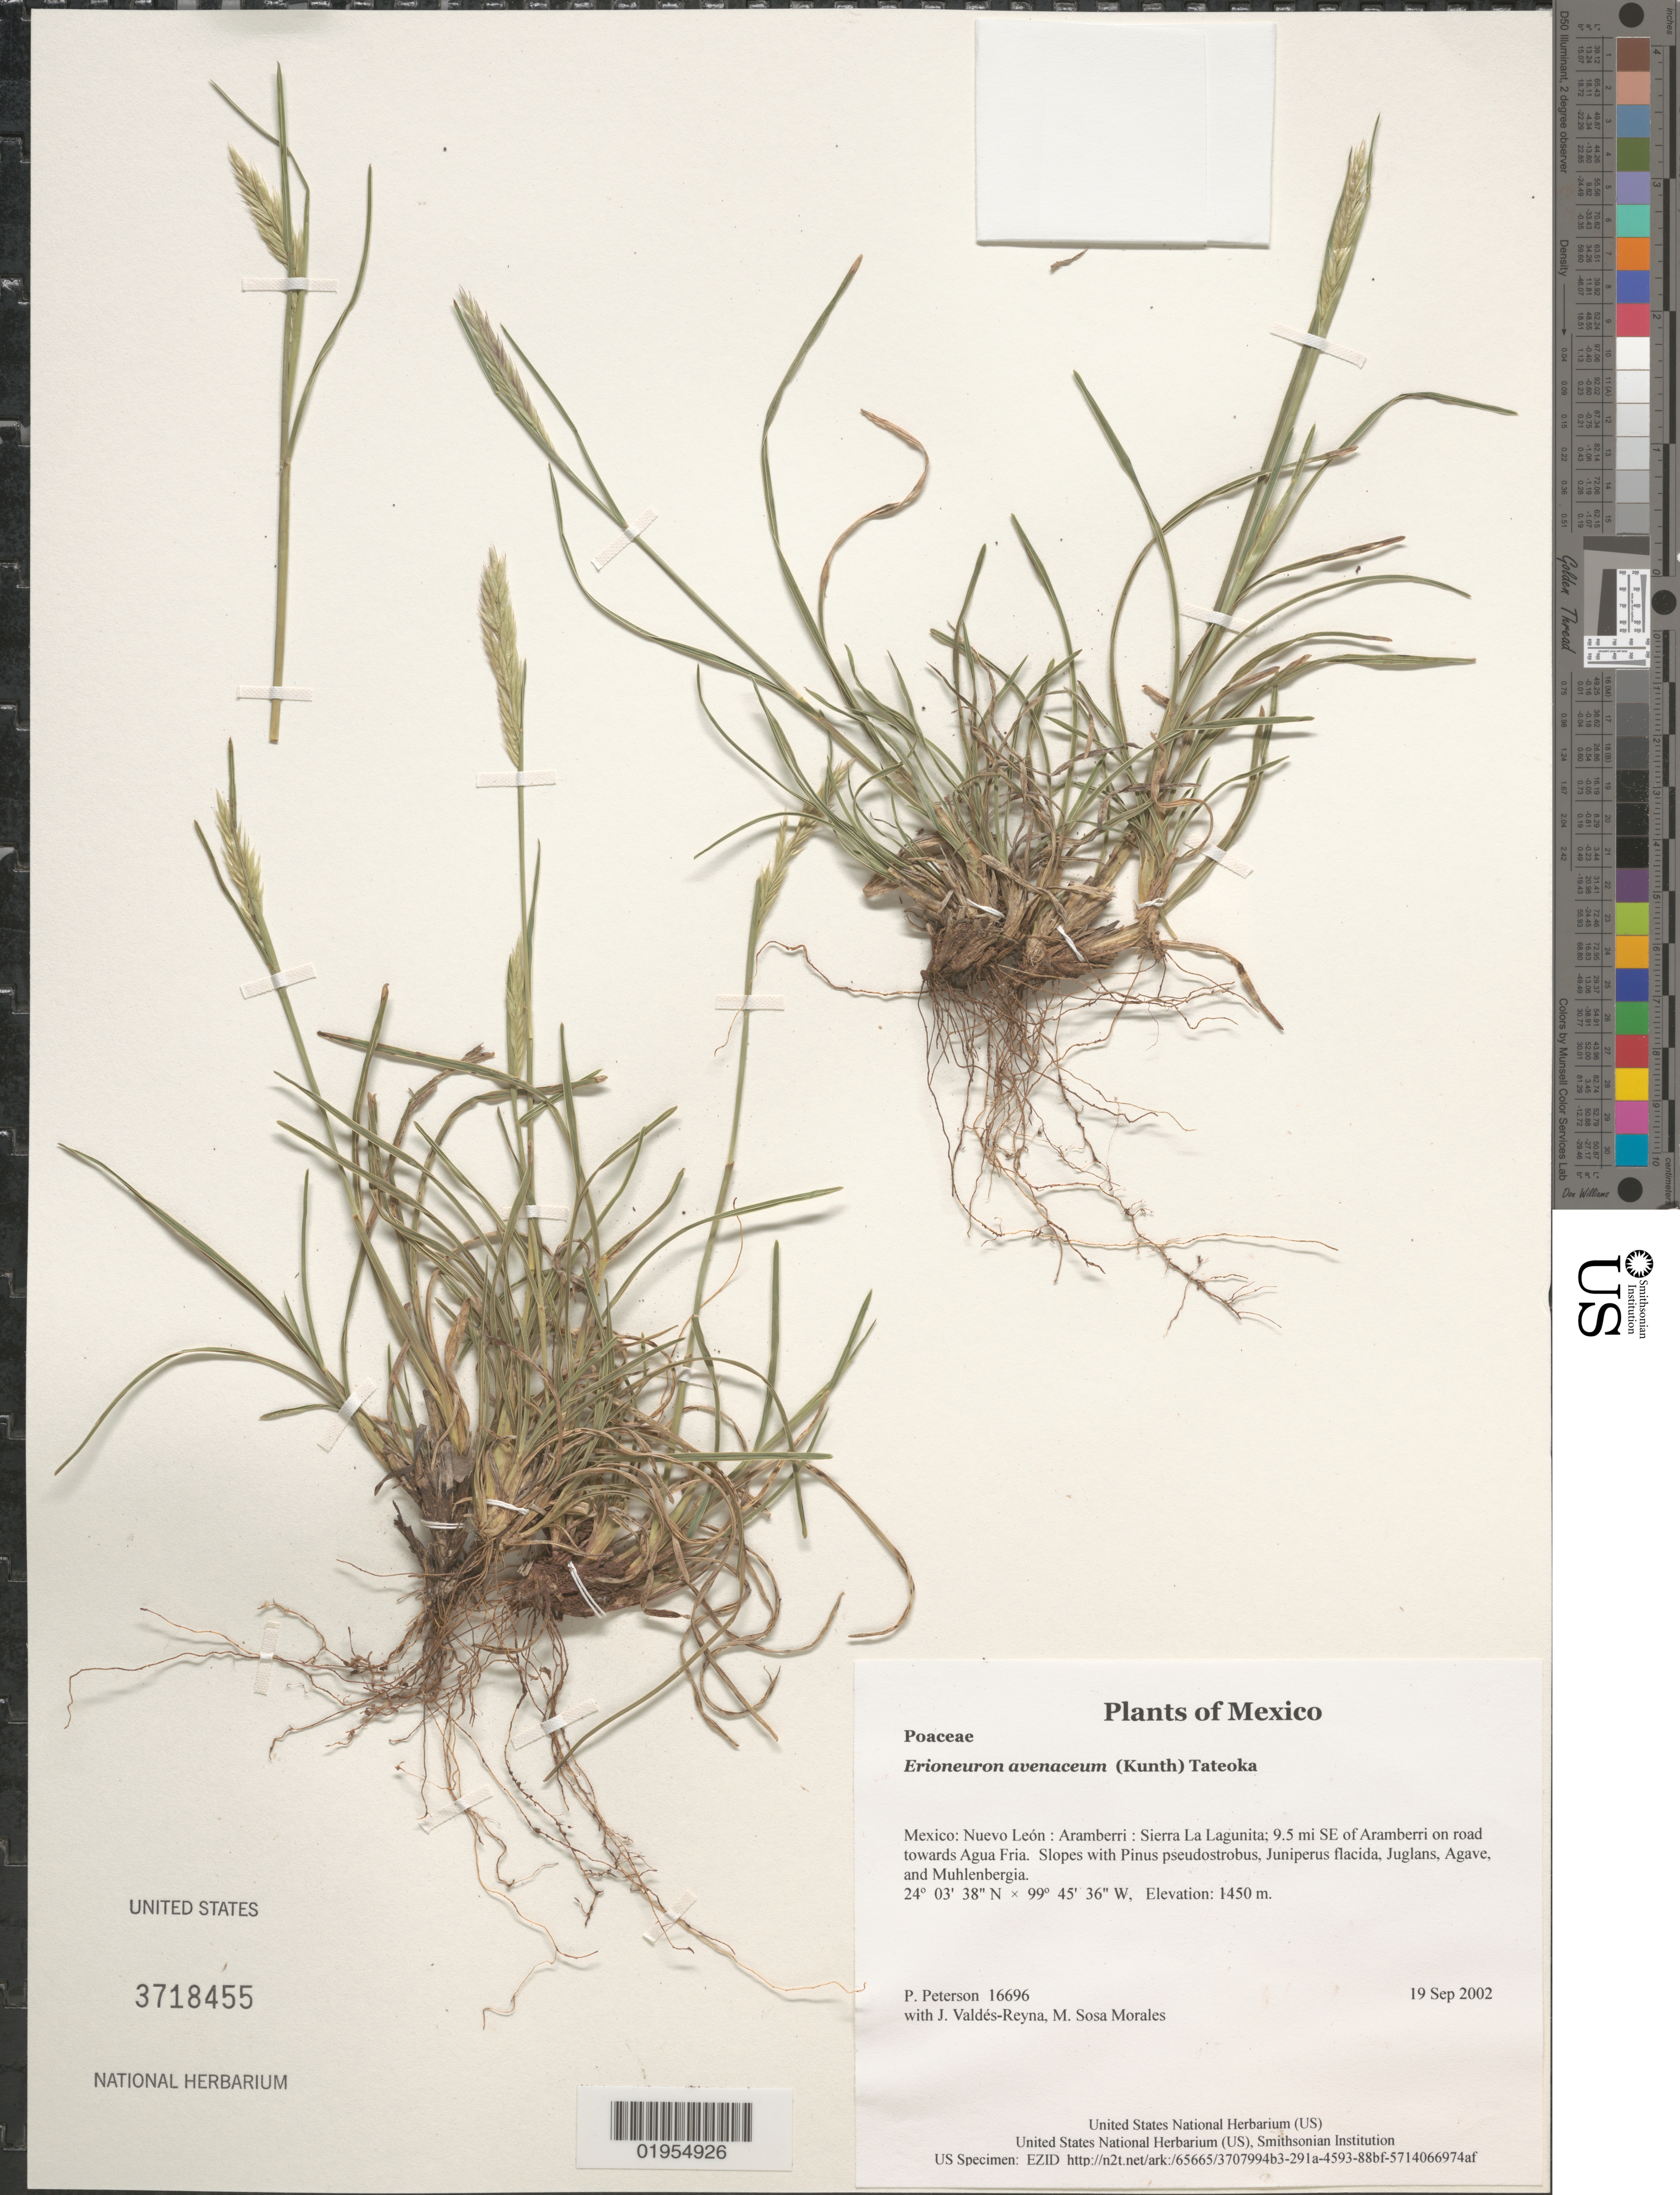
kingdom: Plantae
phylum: Tracheophyta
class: Liliopsida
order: Poales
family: Poaceae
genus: Erioneuron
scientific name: Erioneuron avenaceum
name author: (Kunth) Tateoka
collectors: P. M. Peterson, J. Valdés-Reyna & M. Sosa Morales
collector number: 16696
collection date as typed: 19 Sep 2002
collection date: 2002-09-19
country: Mexico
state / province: Nuevo León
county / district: Aramberri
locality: Sierra La Lagunita; 9.5 mi SE of Aramberri on road towards Agua Fria. Slopes with Pinus pseudostrobus, Juniperus flacida, Juglans, Agave, and Muhlenbergia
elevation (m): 1450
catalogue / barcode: US 3718455